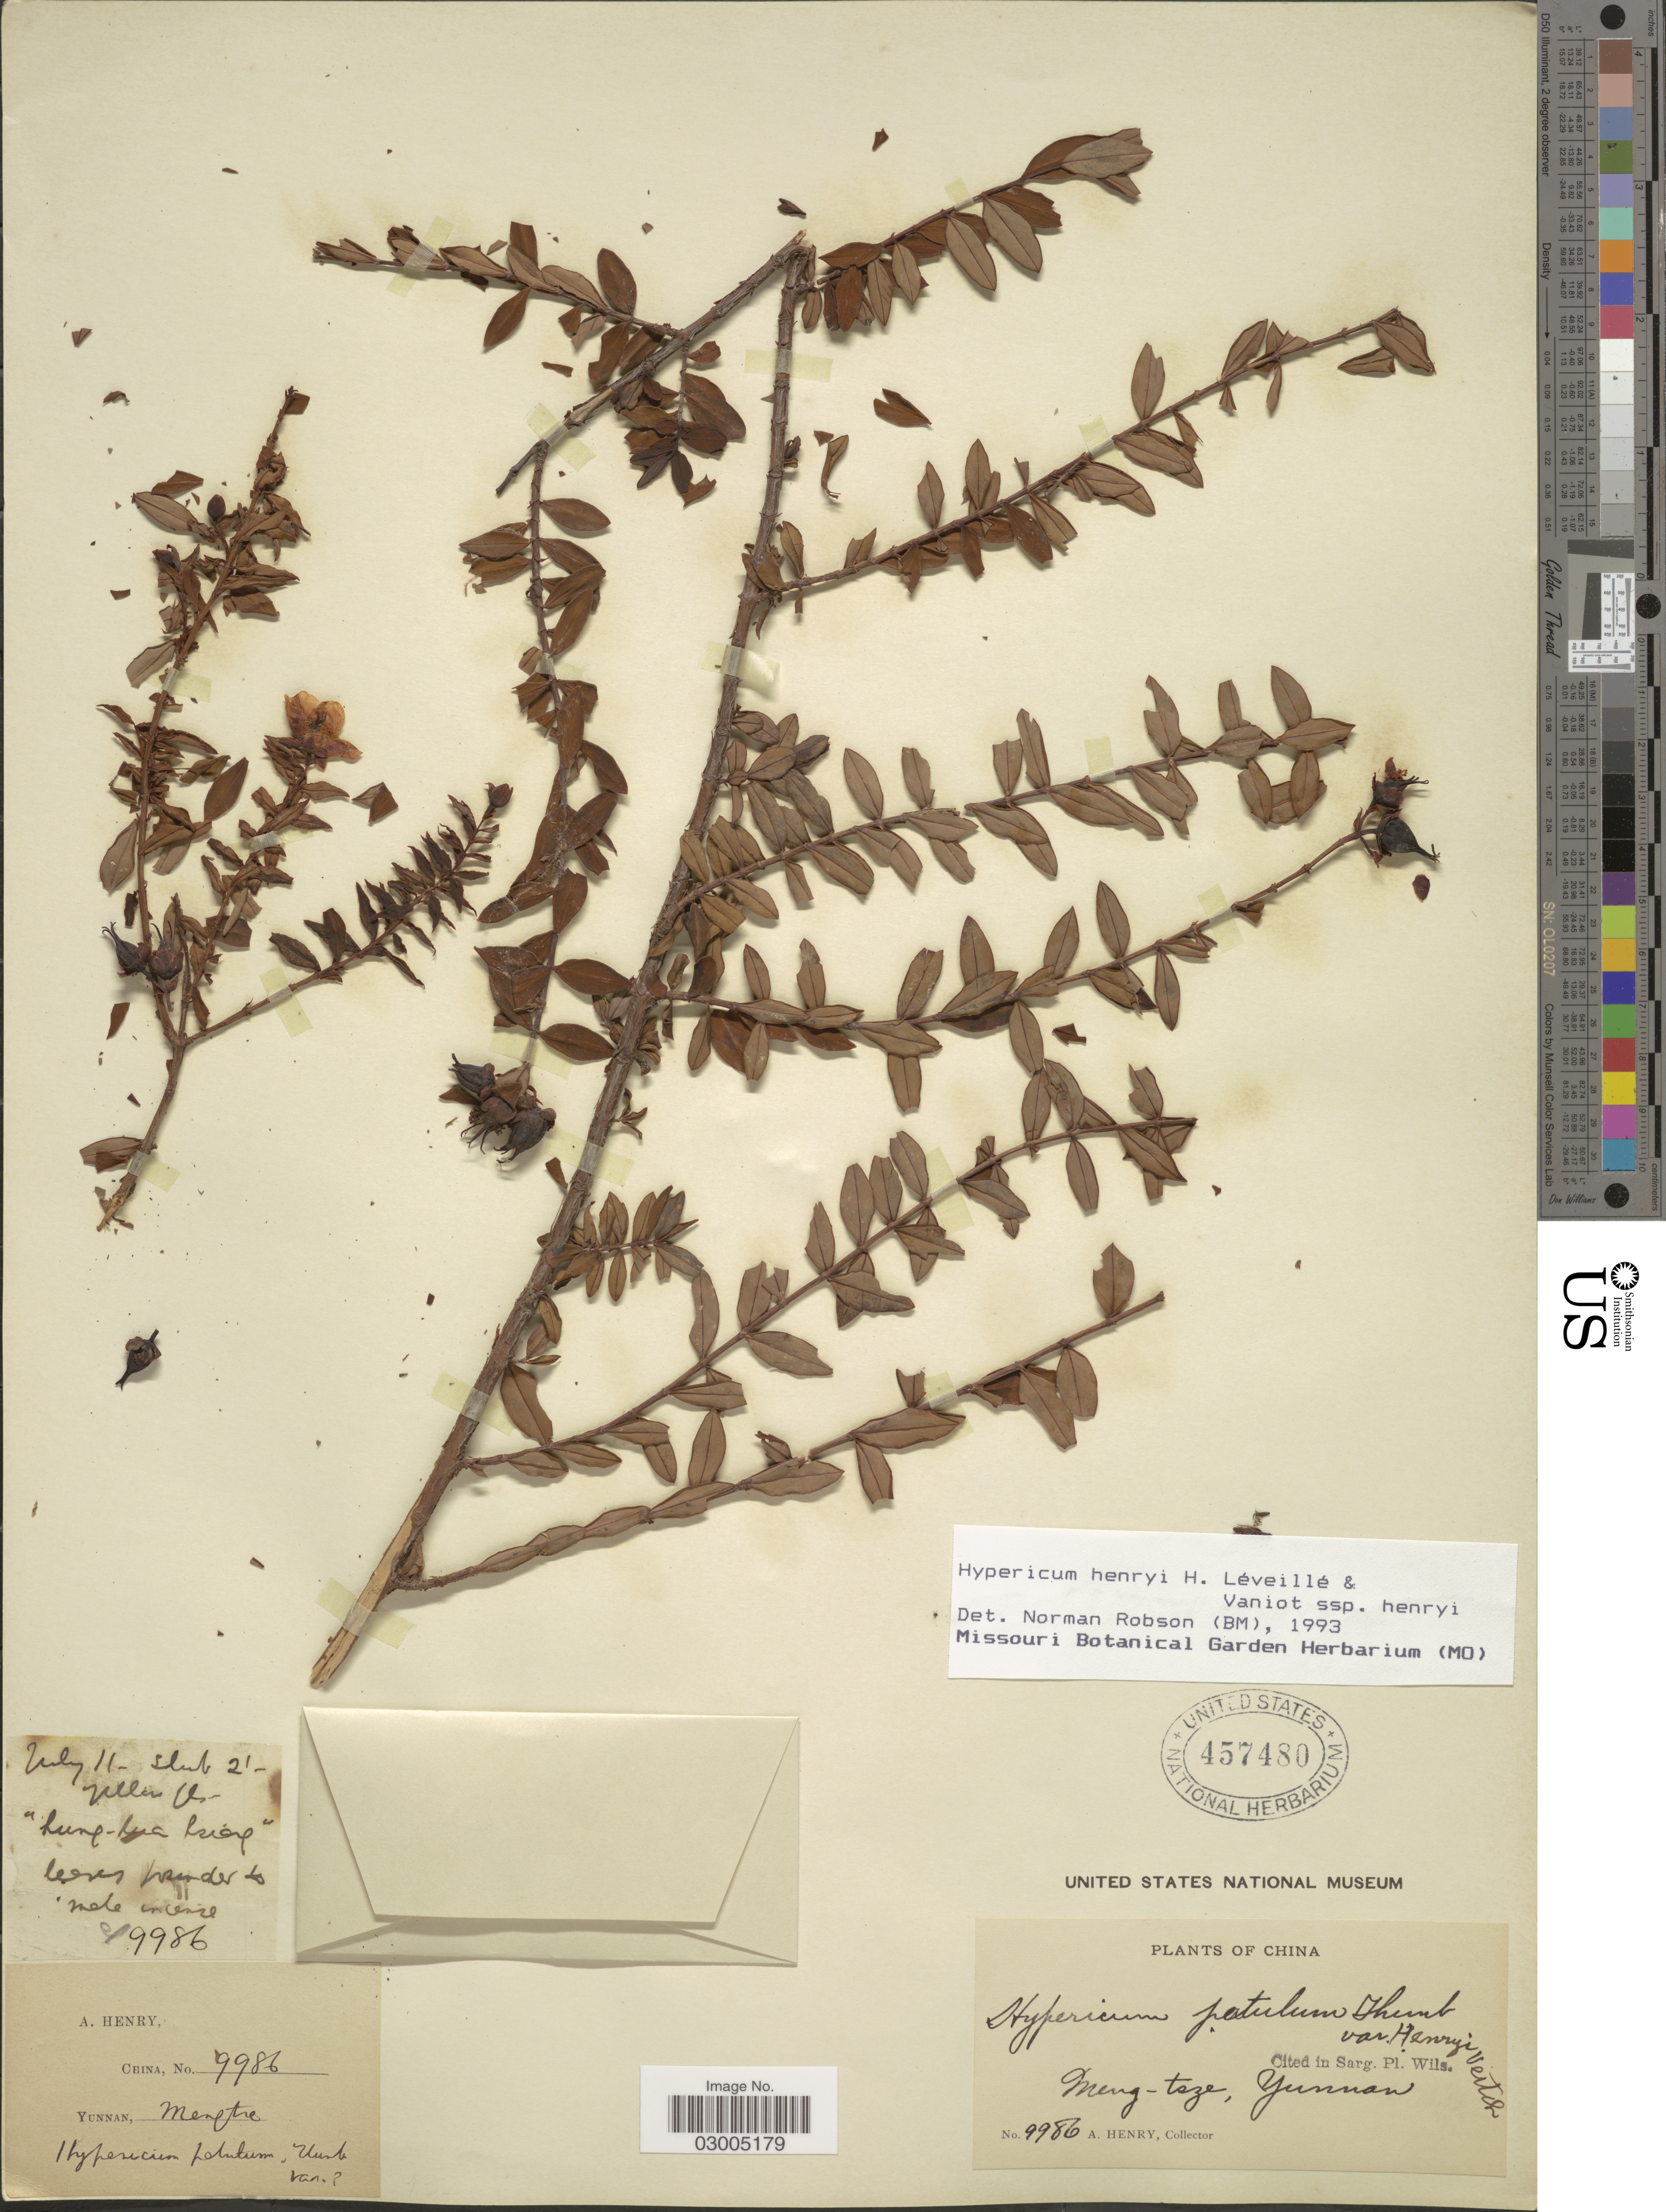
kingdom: Plantae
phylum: Tracheophyta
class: Magnoliopsida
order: Malpighiales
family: Hypericaceae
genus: Hypericum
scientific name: Hypericum henryi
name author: H. Lév. & Vaniot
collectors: A. Henry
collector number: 9986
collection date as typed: Transcribed d/m/y: /7/11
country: China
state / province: Yunnan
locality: Meng-tsze.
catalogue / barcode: US 457480